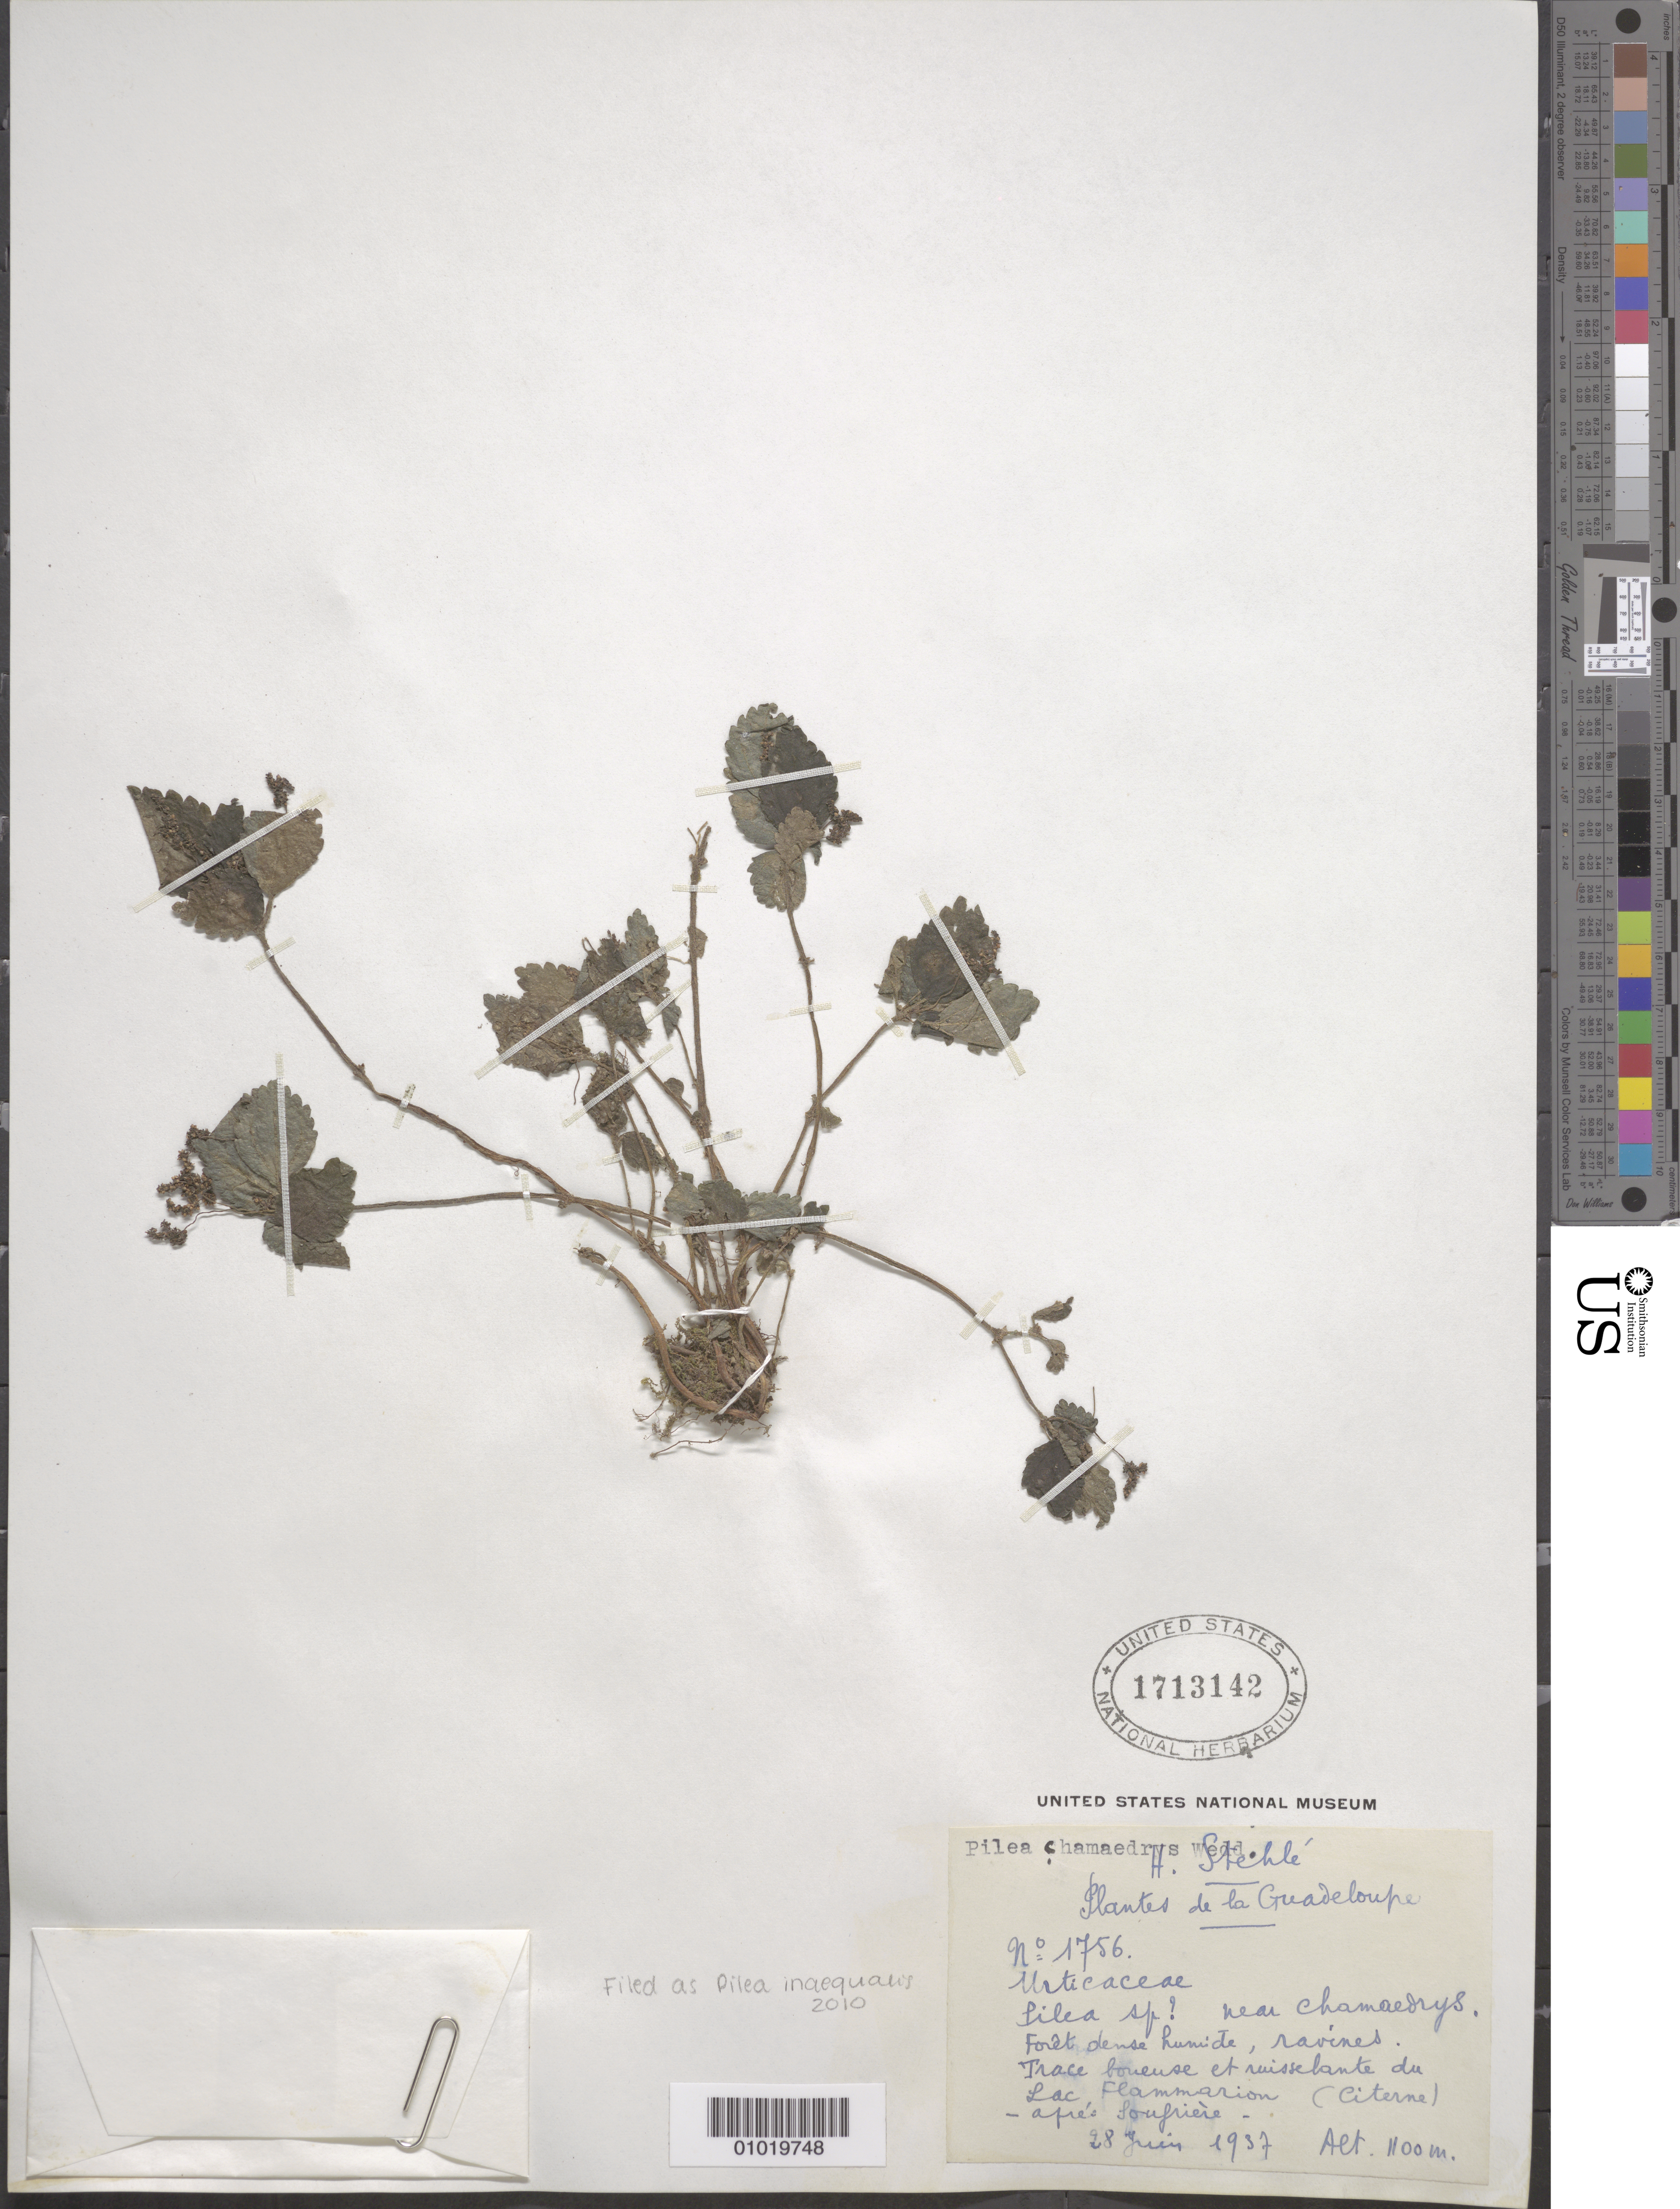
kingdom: Plantae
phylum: Tracheophyta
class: Magnoliopsida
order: Rosales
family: Urticaceae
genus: Pilea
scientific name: Pilea inaequalis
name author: (Juss. ex Poir.) Wedd.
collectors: H. Stehlé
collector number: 1756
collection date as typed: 28 Jun 1937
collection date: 1937-06-28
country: Guadeloupe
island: Basse Terre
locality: Citerne, apres Soufiere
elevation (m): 1100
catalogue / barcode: US 1713142